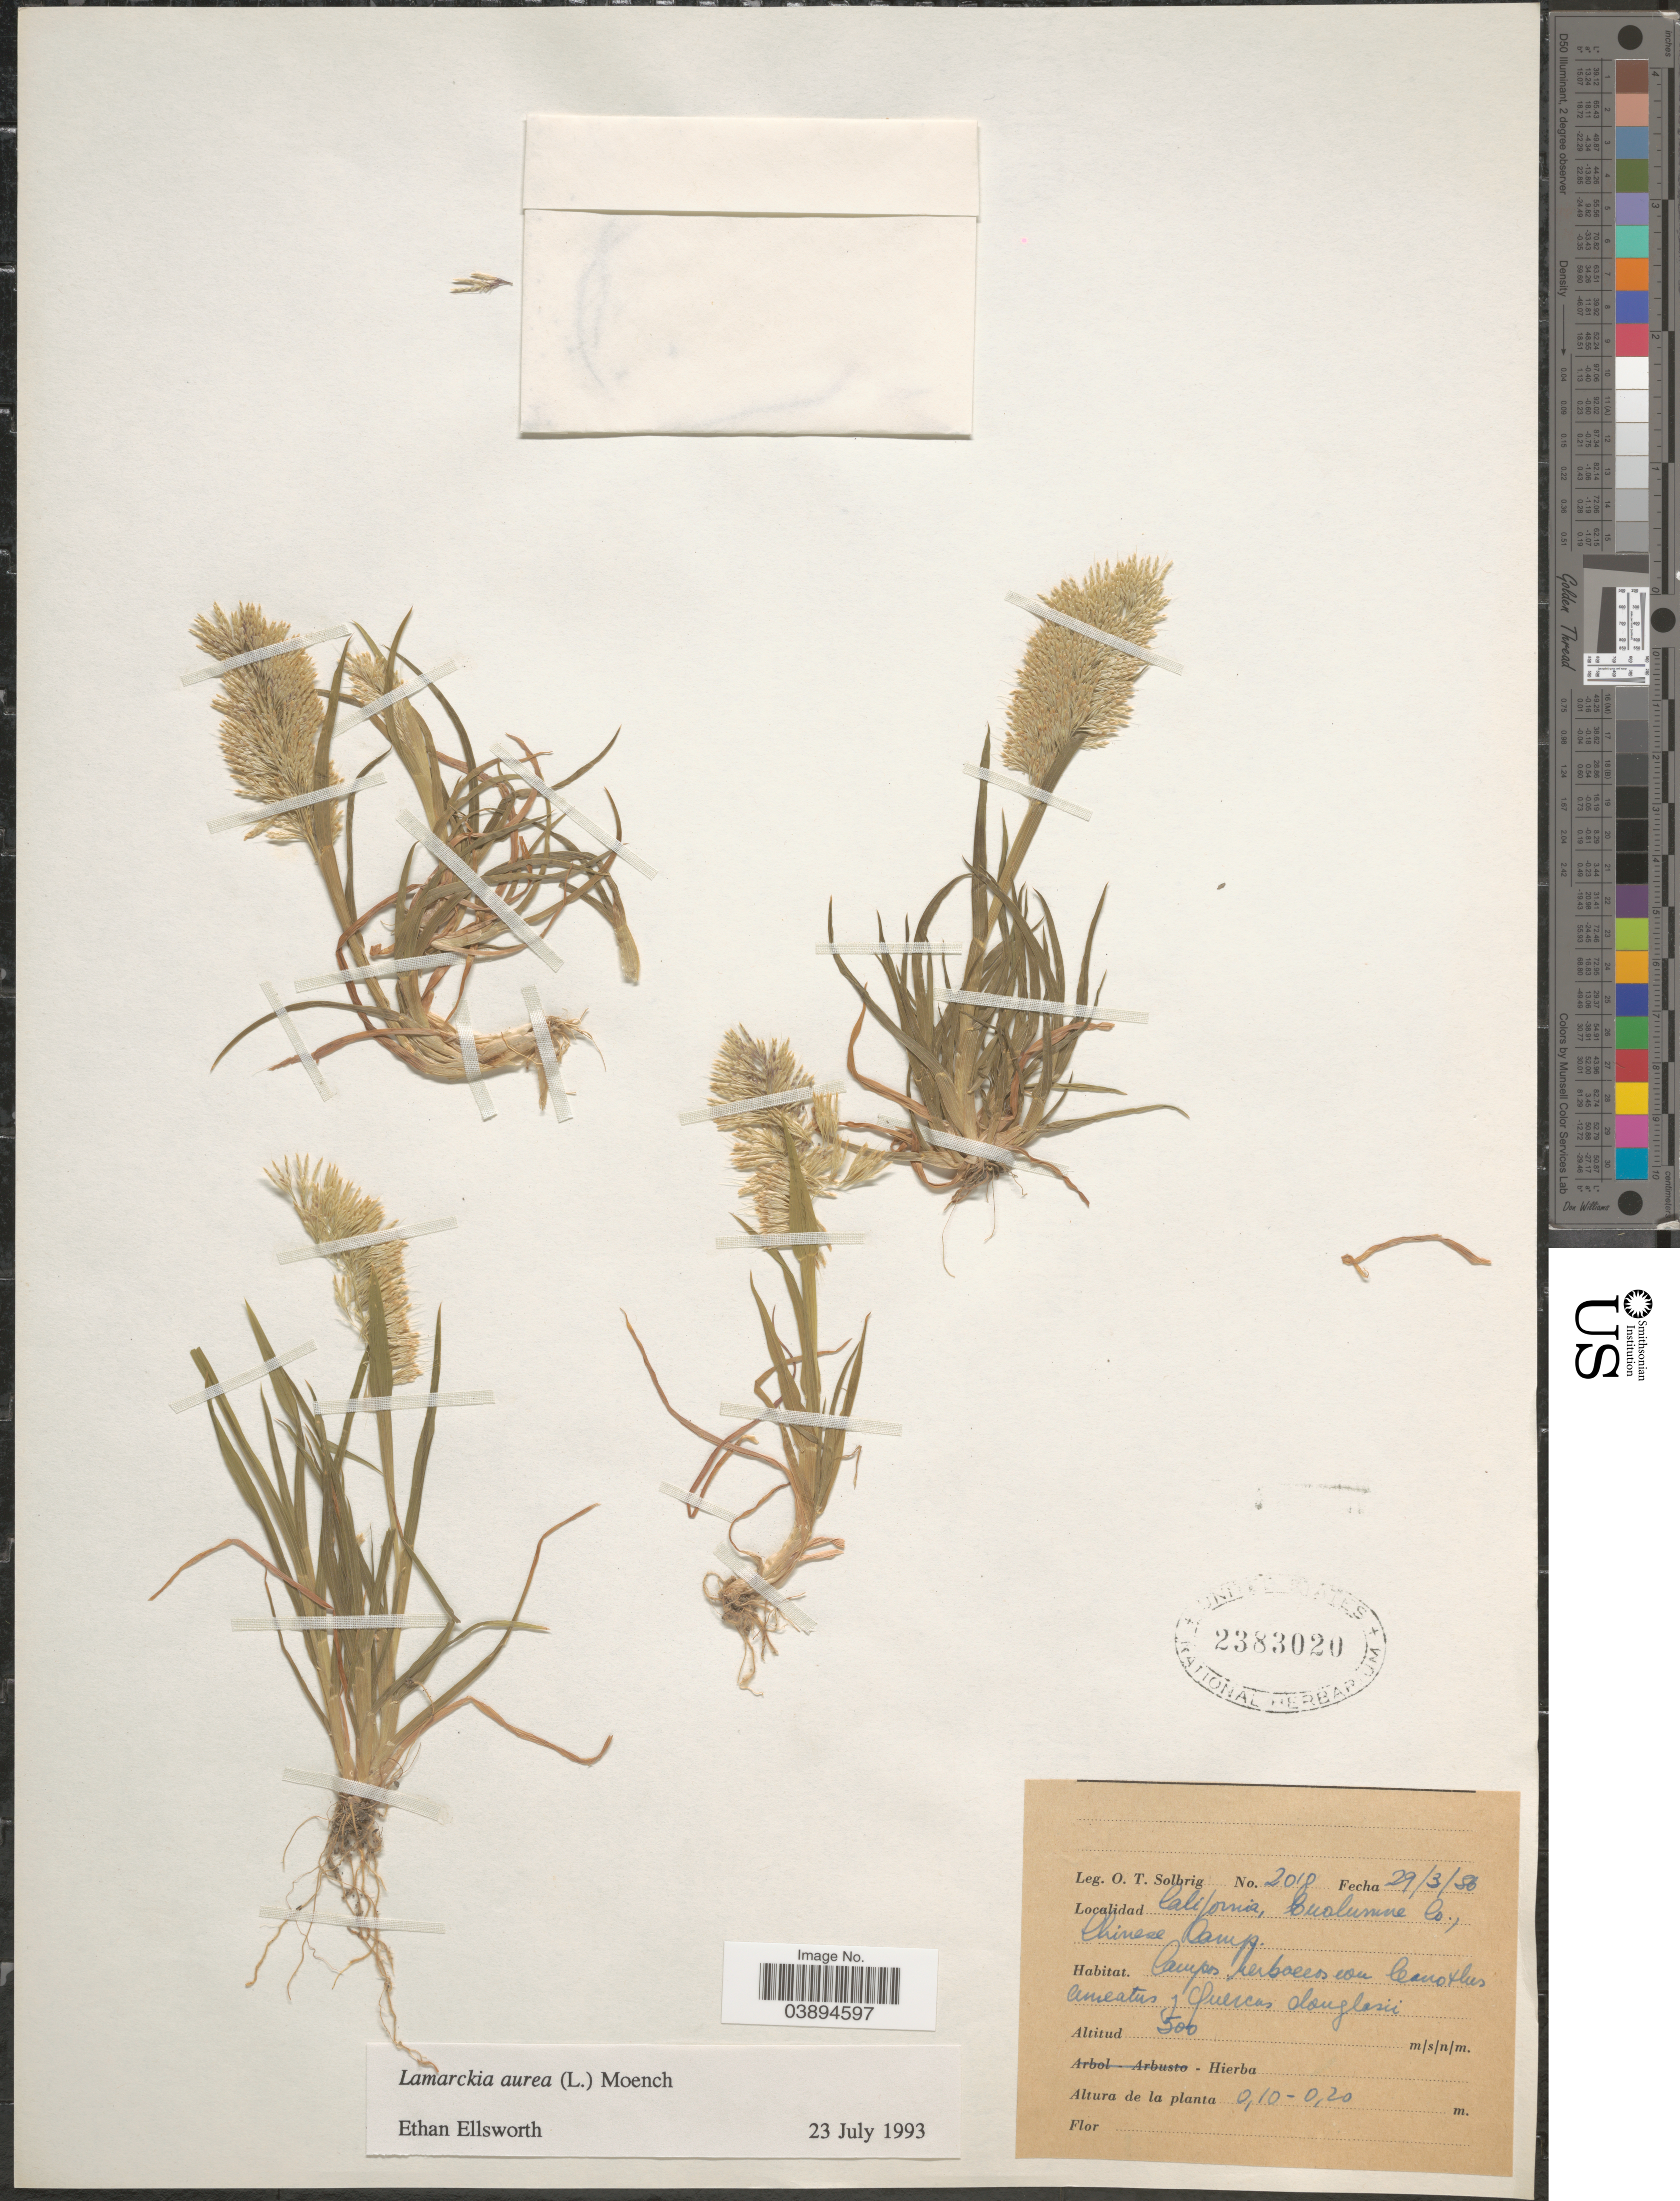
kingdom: Plantae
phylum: Tracheophyta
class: Liliopsida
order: Poales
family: Poaceae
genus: Lamarckia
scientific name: Lamarckia aurea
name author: (L.) Moench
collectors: O. T. Solbrig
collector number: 2018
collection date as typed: Transcribed d/m/y: 29/3/86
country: United States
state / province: California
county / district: Tuolumne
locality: Tuolumne Co., Chinese Camp.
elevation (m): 500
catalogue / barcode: US 2383020